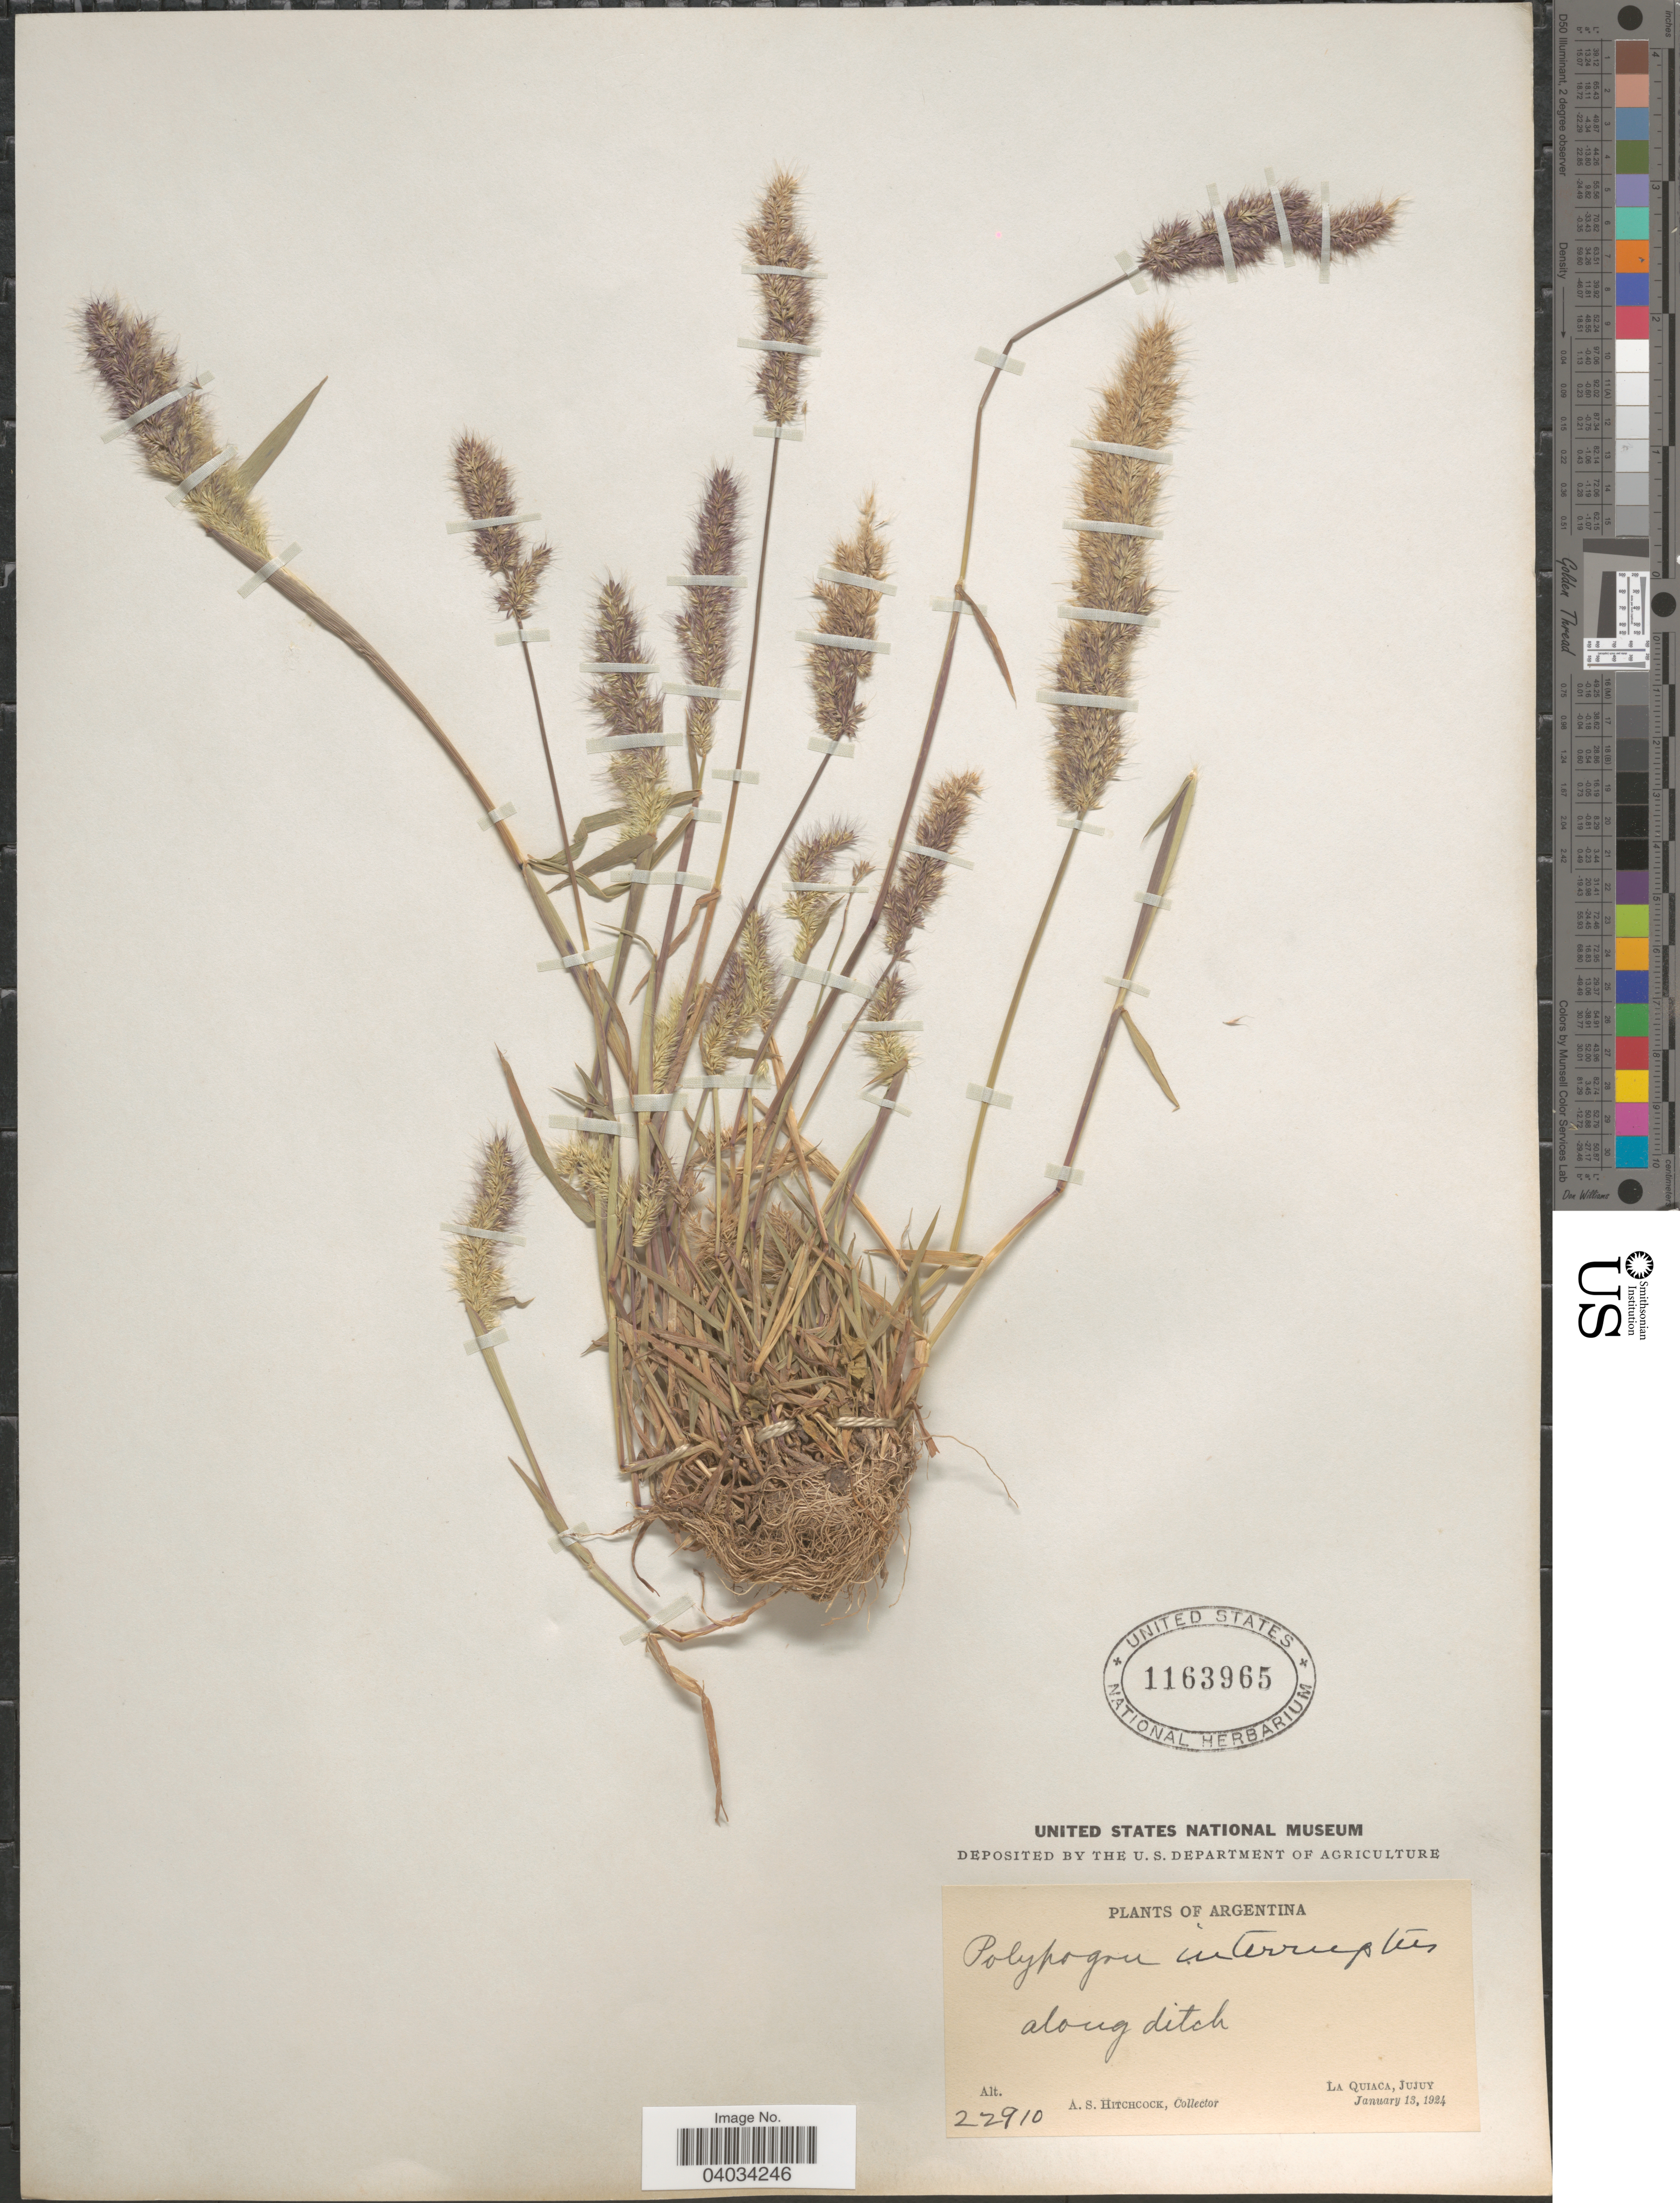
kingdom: Plantae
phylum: Tracheophyta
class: Liliopsida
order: Poales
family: Poaceae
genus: Polypogon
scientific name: Polypogon interruptus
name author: Kunth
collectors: A. S. Hitchcock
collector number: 22910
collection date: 1924-01-13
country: Argentina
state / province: Jujuy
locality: La Quiaca.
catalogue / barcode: US 1163965